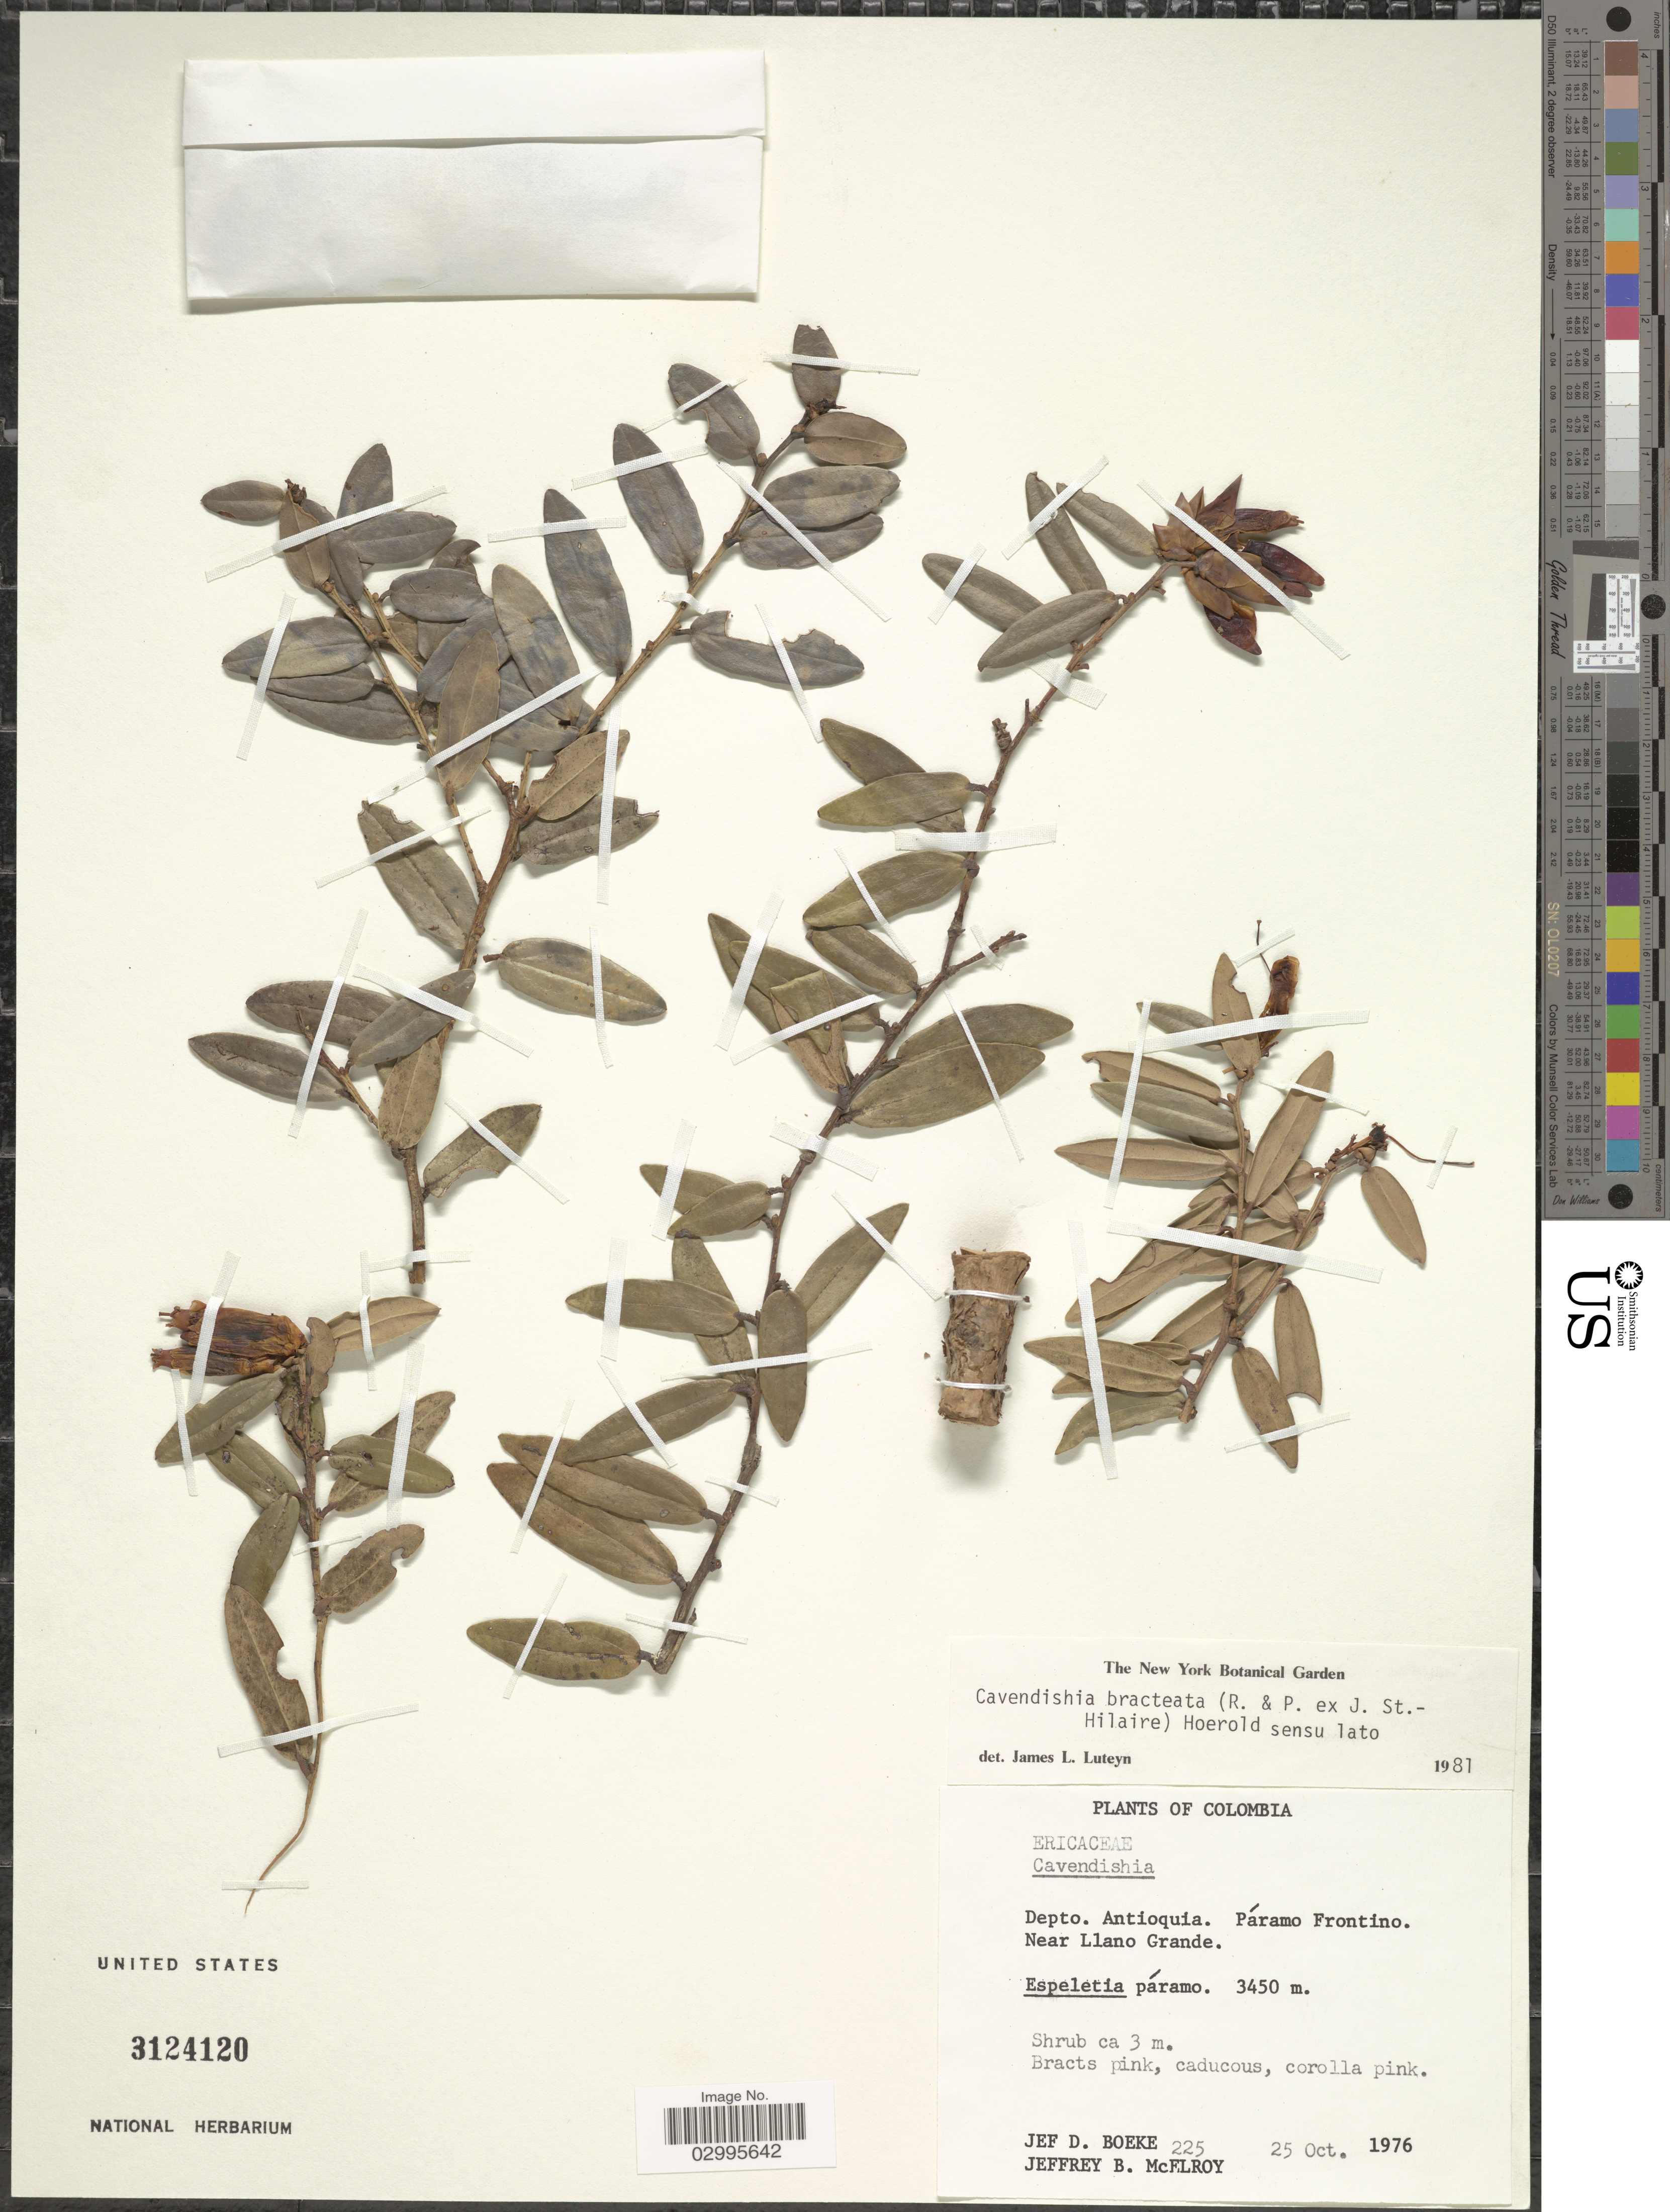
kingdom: Plantae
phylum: Tracheophyta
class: Magnoliopsida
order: Ericales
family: Ericaceae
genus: Cavendishia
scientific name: Cavendishia bracteata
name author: (Ruiz & Pav. ex J. St.-Hil.) Hoerold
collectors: J. Boeke & J. B. McElroy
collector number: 225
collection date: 1976-10-25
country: Colombia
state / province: Antioquia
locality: Dept. Antioquia. Páramo Frontino. Near Llano Grande.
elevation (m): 3450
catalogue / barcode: US 3124120